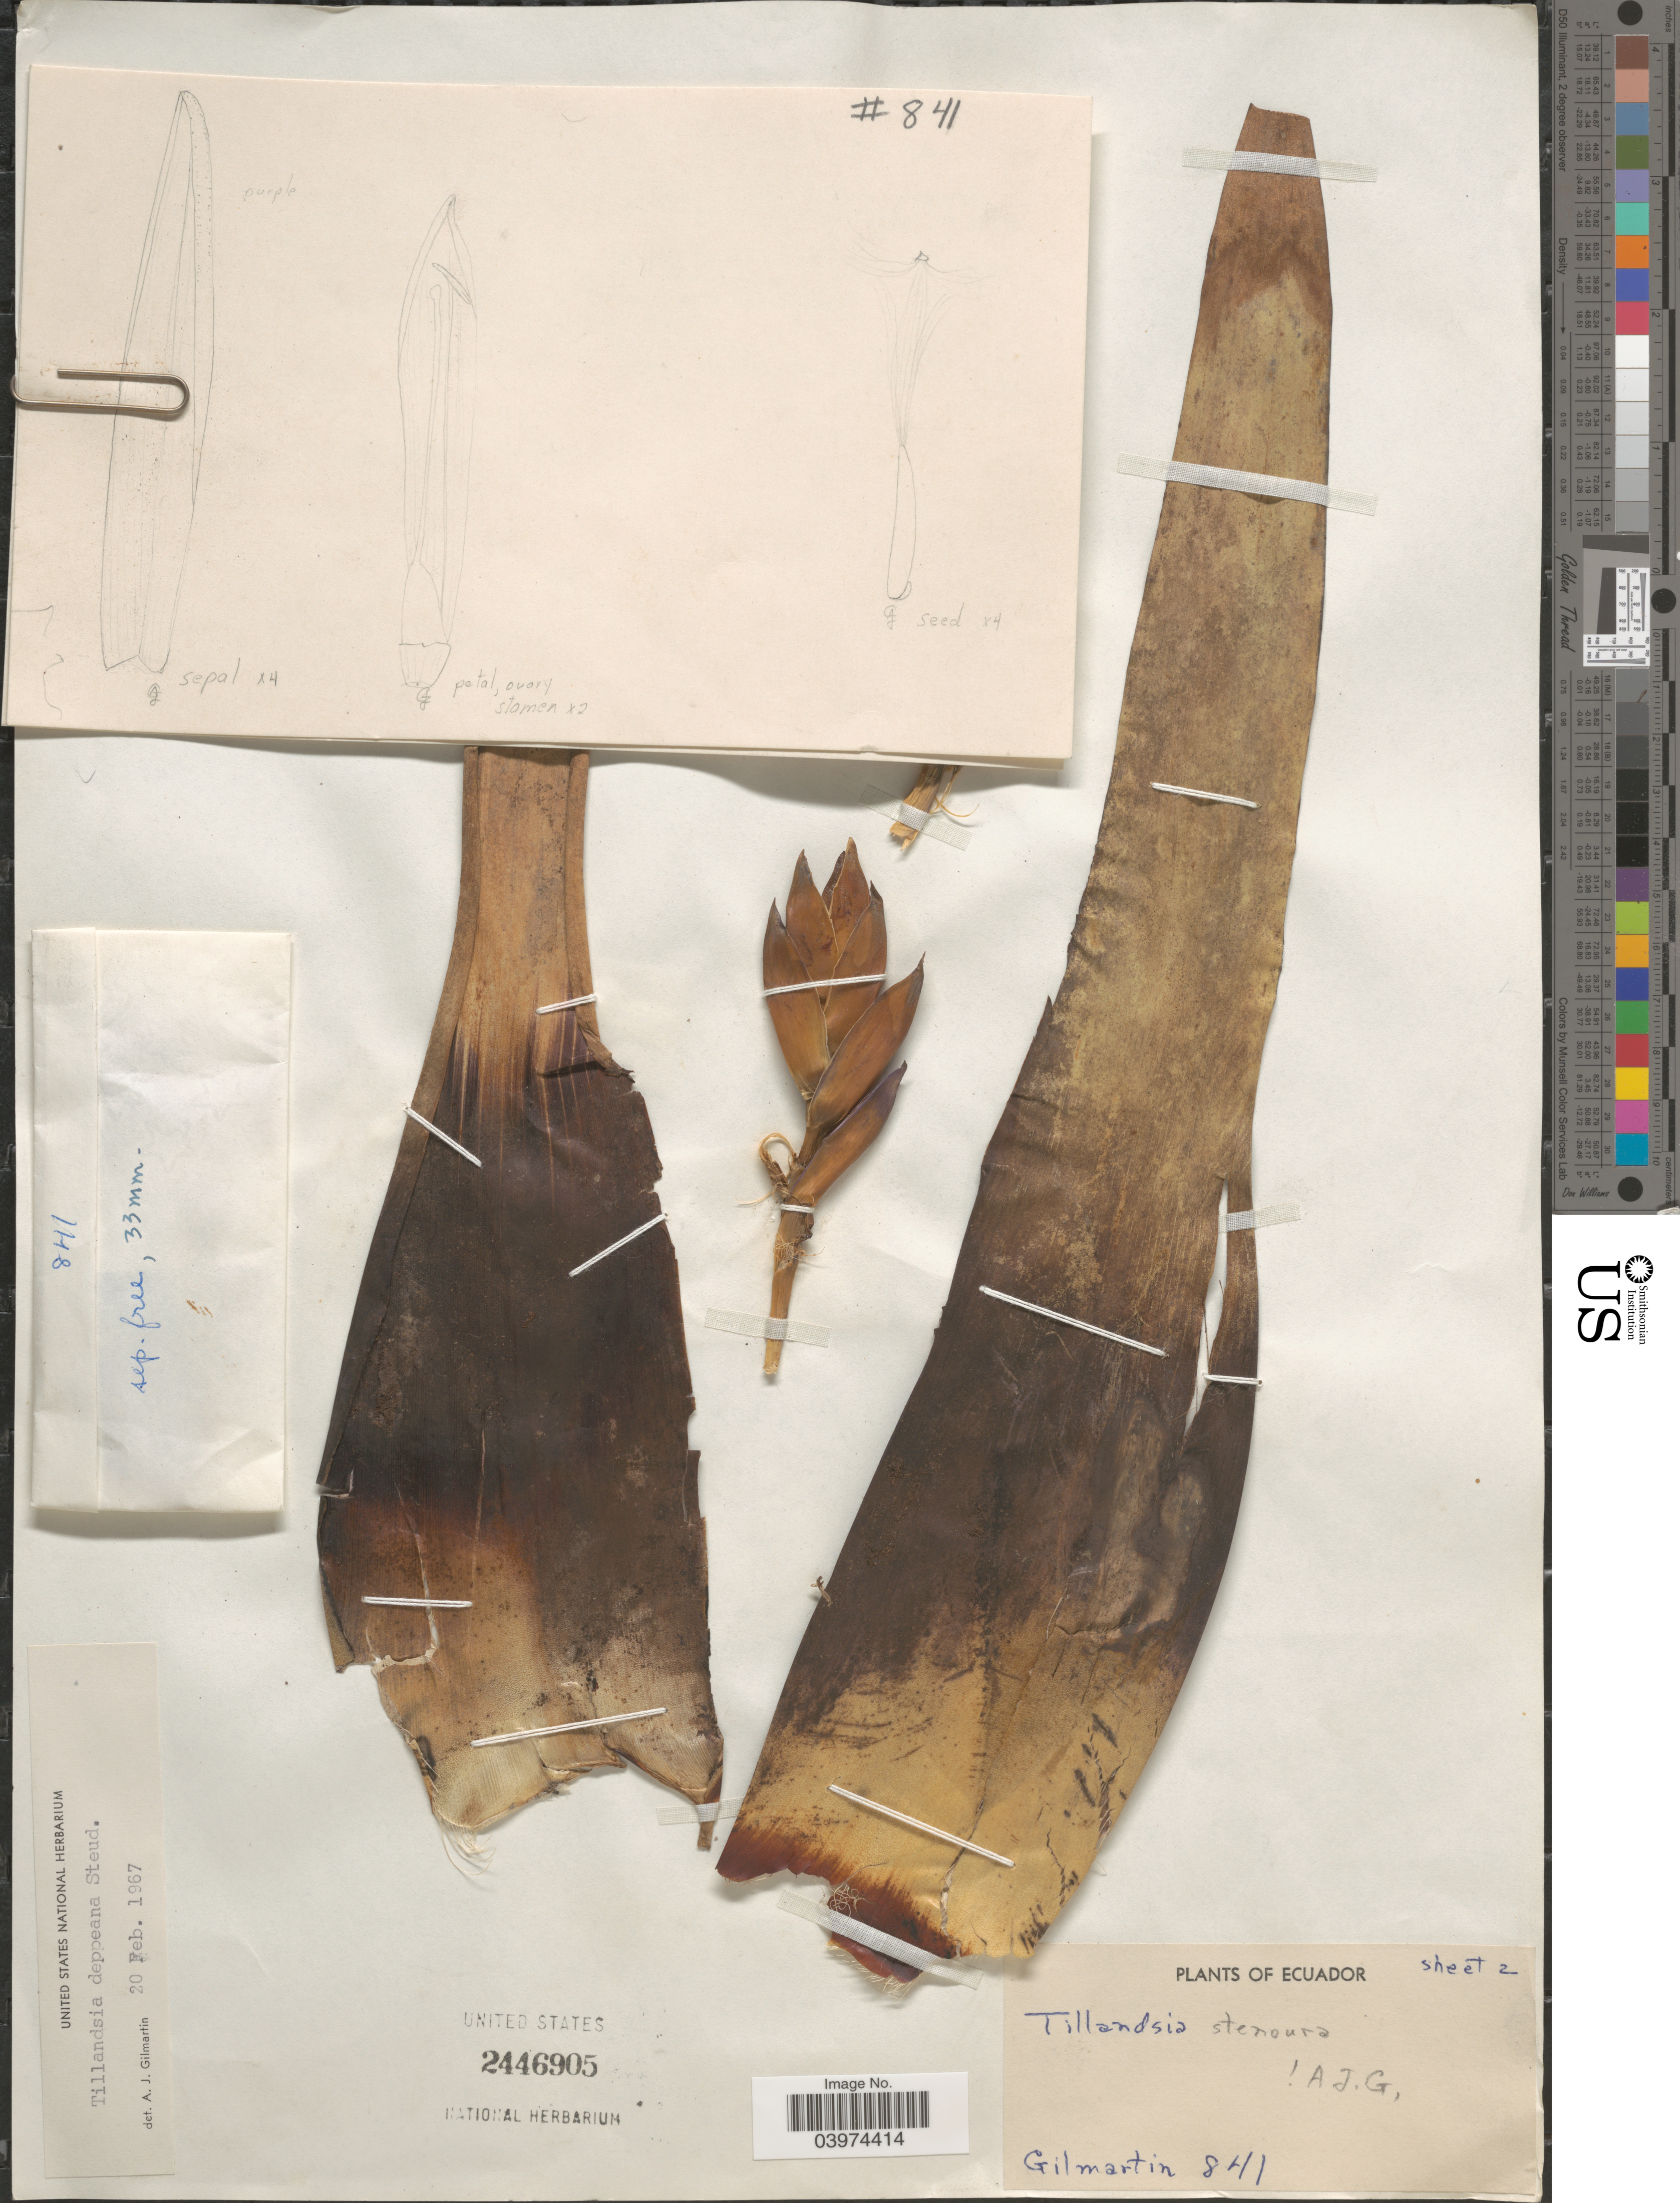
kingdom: Plantae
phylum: Tracheophyta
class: Liliopsida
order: Poales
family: Bromeliaceae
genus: Tillandsia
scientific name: Tillandsia stenoura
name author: Harms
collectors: A. J. Gilmartin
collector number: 841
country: Ecuador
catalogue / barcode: US 2446905